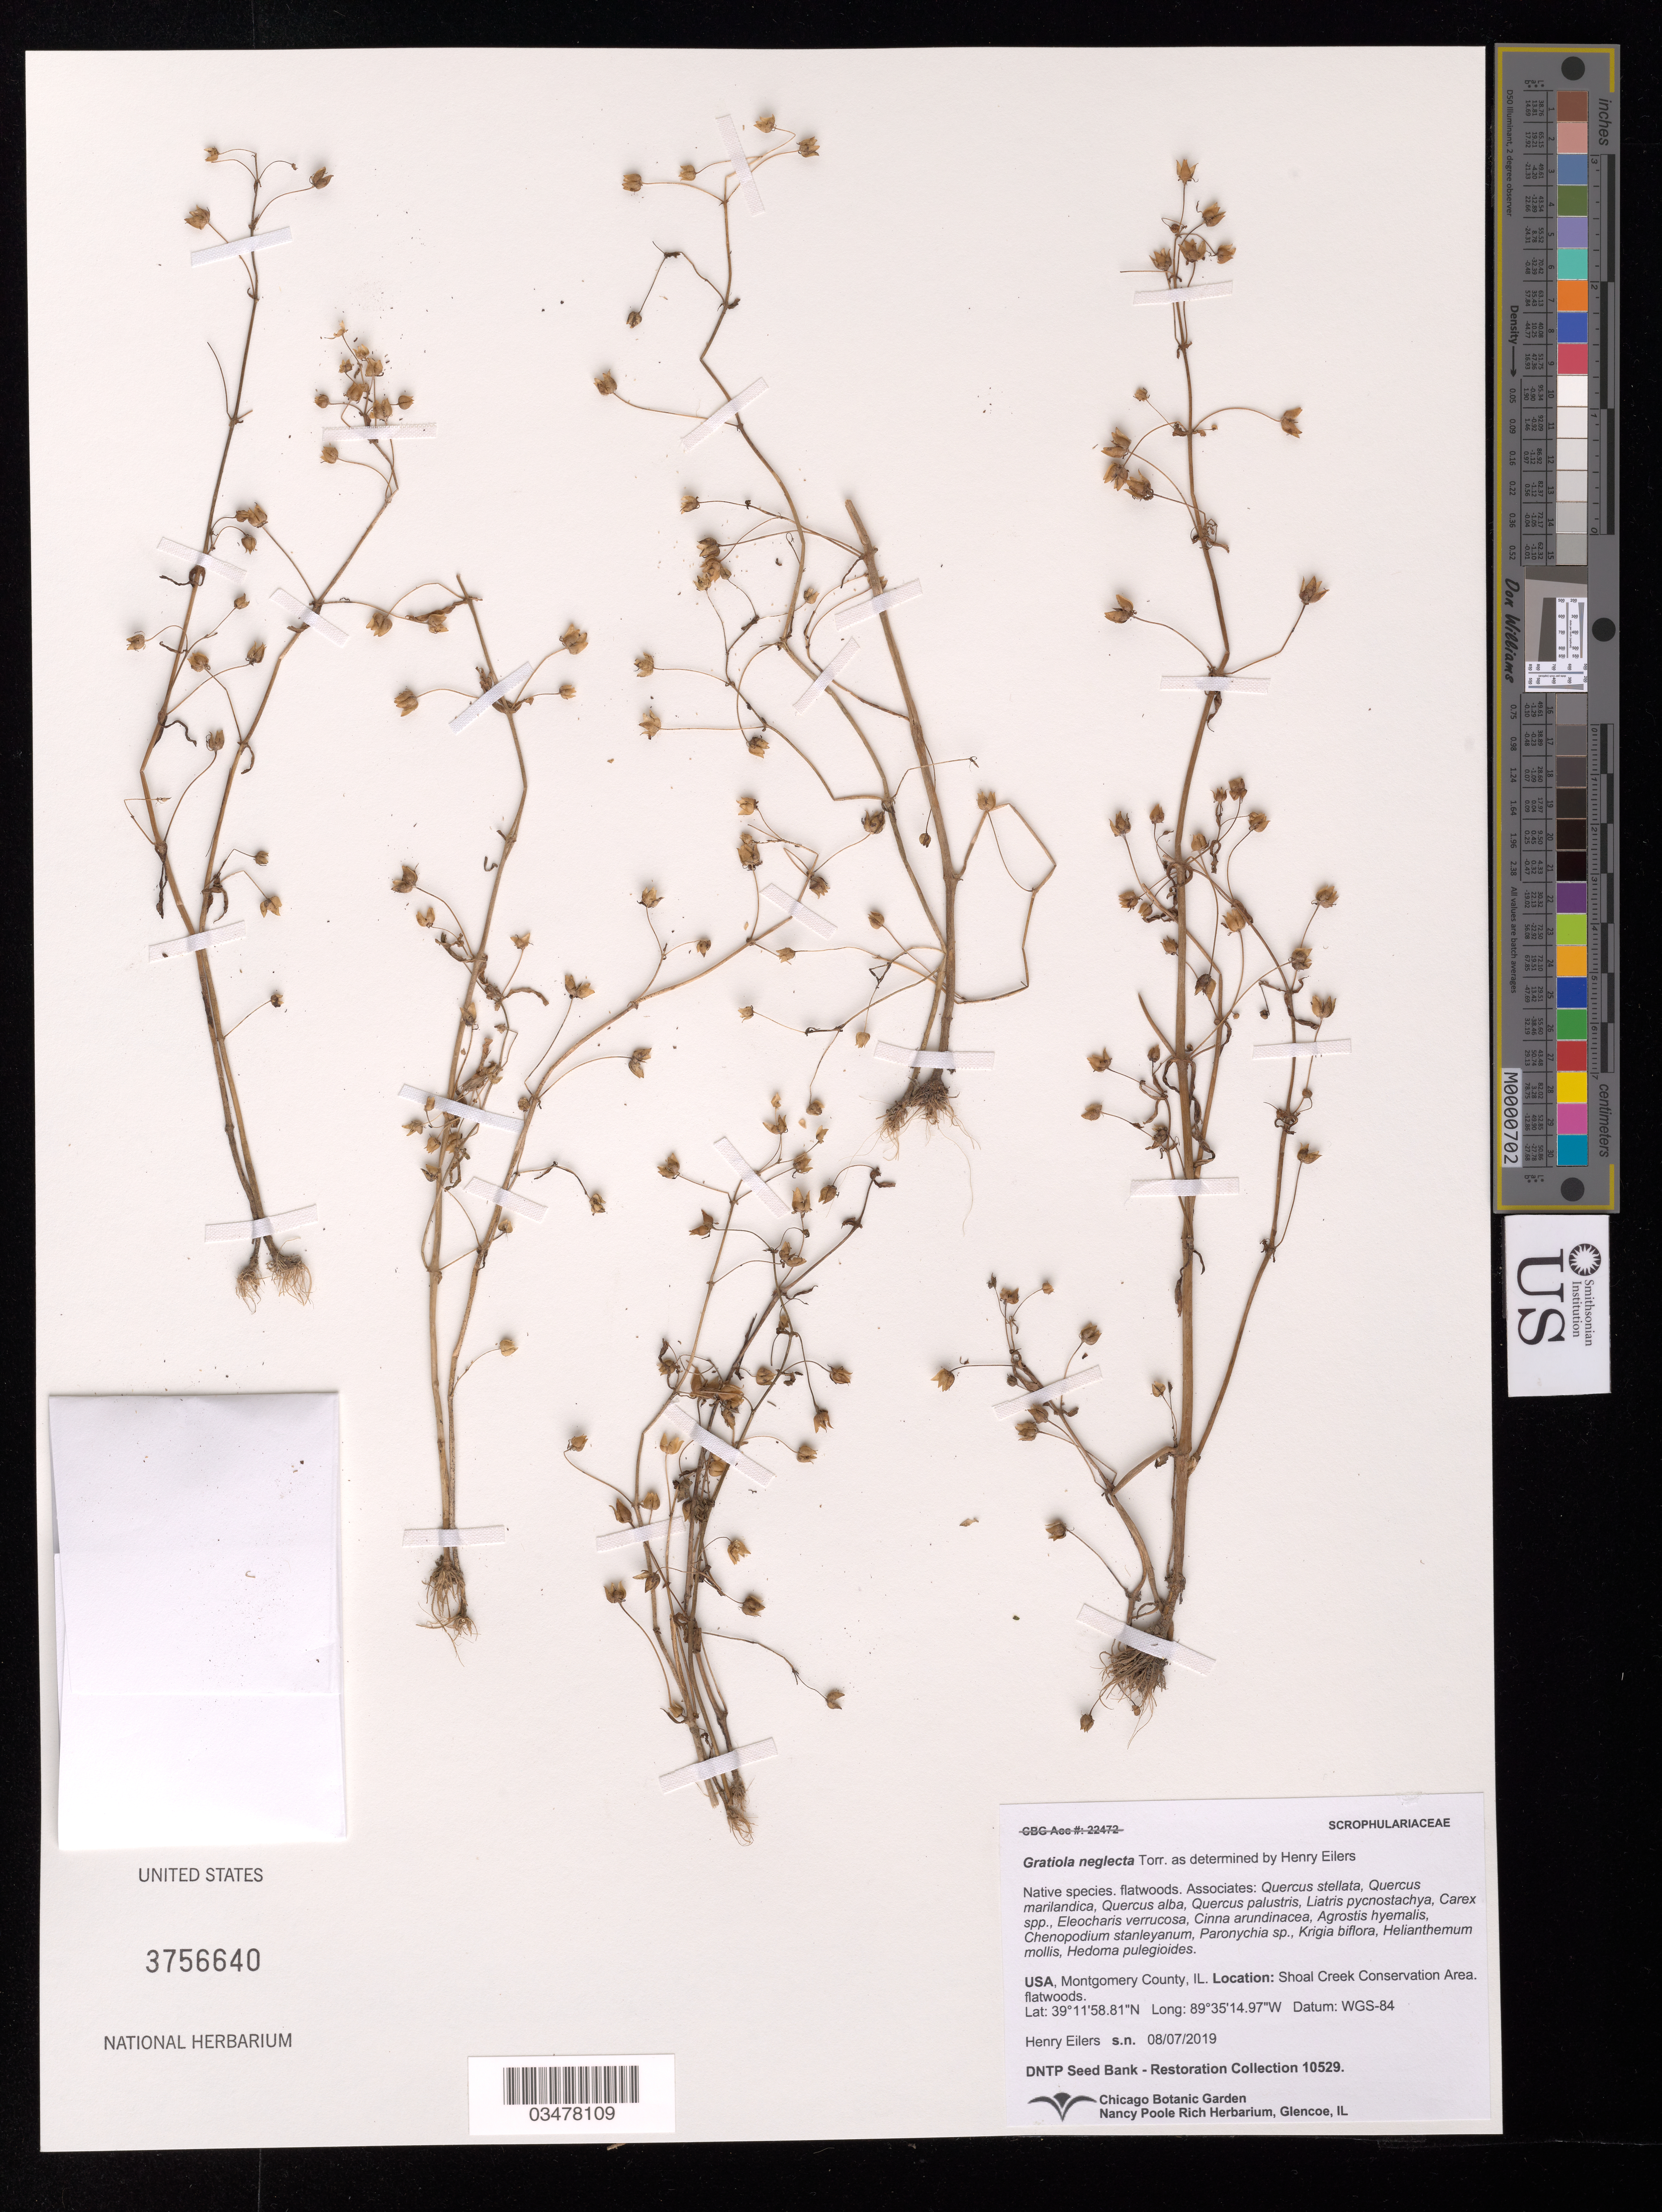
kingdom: Plantae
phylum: Tracheophyta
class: Magnoliopsida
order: Lamiales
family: Plantaginaceae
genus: Gratiola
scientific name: Gratiola neglecta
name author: Torr.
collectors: H. Eilers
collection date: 2019-08-07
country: United States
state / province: Illinois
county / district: Montgomery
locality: Shoal Creek Conservation Area, flatwoods.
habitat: Flatwoods. With Quercus alba, Carex sp., Agrostis hyemalis, Krigia biflora, etc.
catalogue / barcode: US 3756640